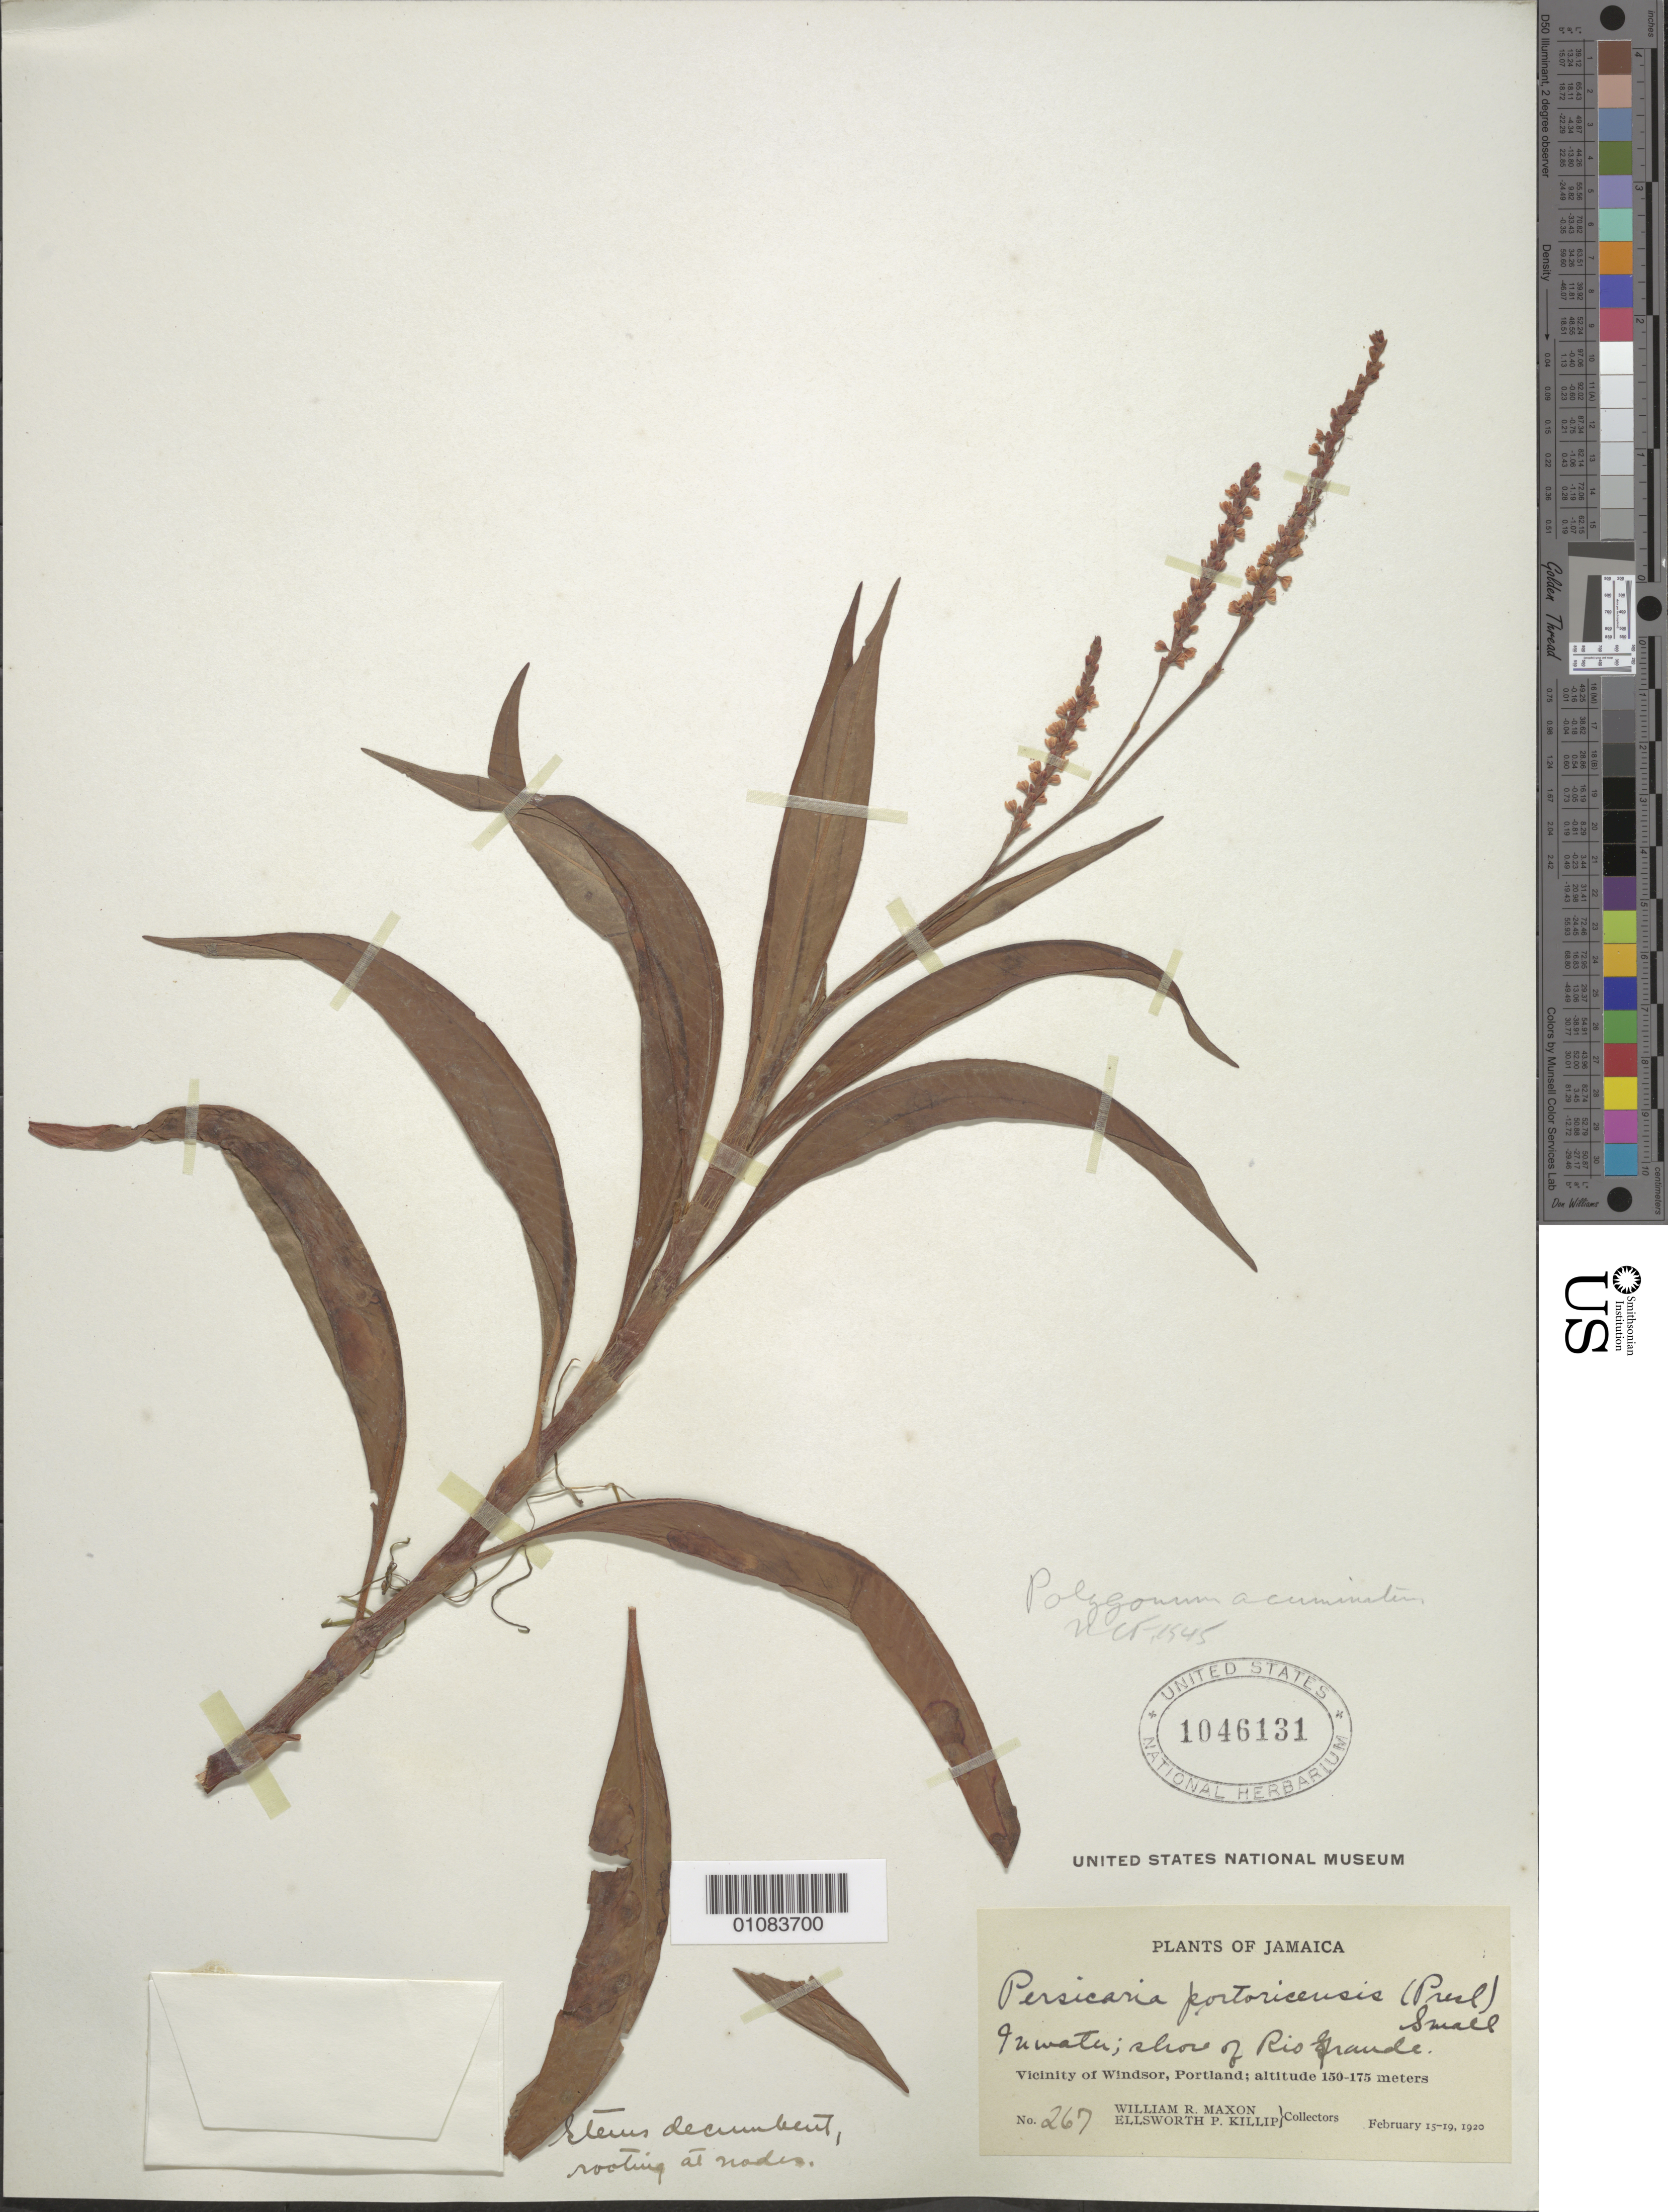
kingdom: Plantae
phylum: Tracheophyta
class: Magnoliopsida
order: Caryophyllales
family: Polygonaceae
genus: Polygonum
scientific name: Polygonum acuminatum var. acuminatum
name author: Kunth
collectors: W. R. Maxon & E. P. Killip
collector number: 267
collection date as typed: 15 Feb 1920 to 19 Feb 1920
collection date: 1920-02-15/1920-02-19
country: Jamaica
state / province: Portland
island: Jamaica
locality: Vicinity of Windsor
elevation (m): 150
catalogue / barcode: US 1046131